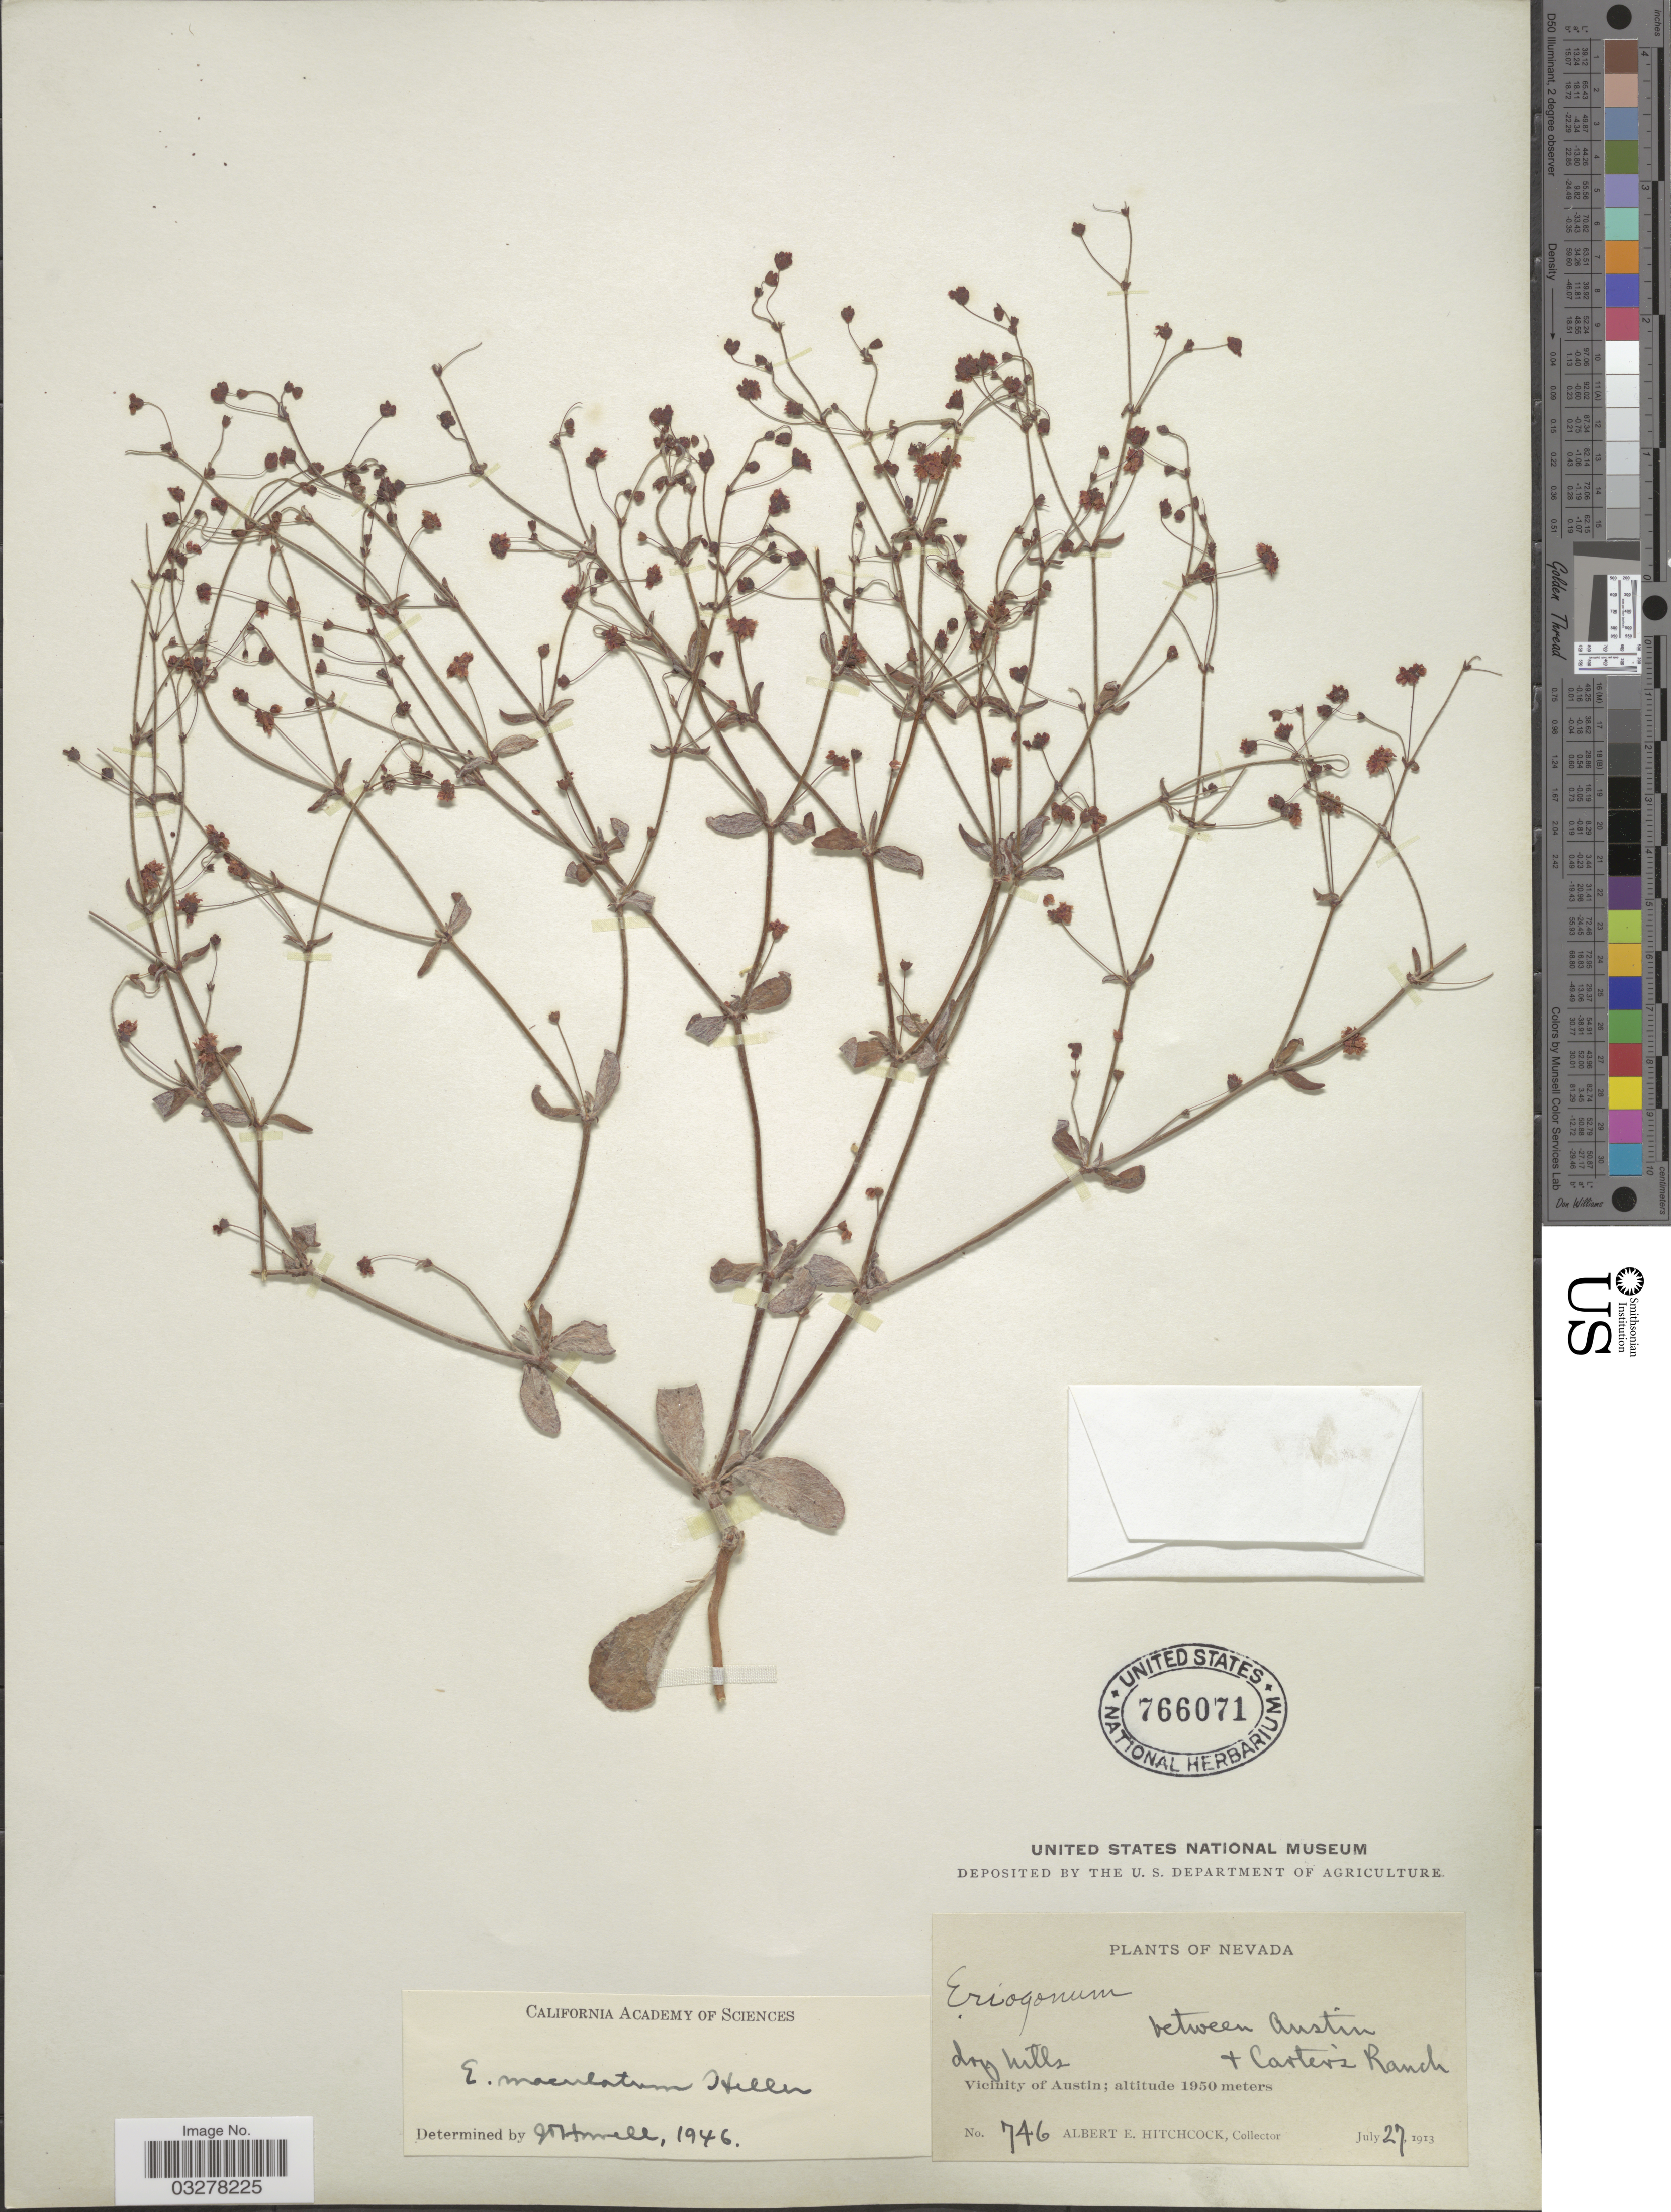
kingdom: Plantae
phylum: Tracheophyta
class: Magnoliopsida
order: Caryophyllales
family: Polygonaceae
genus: Eriogonum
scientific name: Eriogonum maculatum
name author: A. Heller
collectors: A. Hitchcock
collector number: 746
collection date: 1913-07-27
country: United States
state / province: Nevada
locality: Vicinity of Austin. Between Austin & Carter's Ranch.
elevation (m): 1950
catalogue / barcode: US 766071